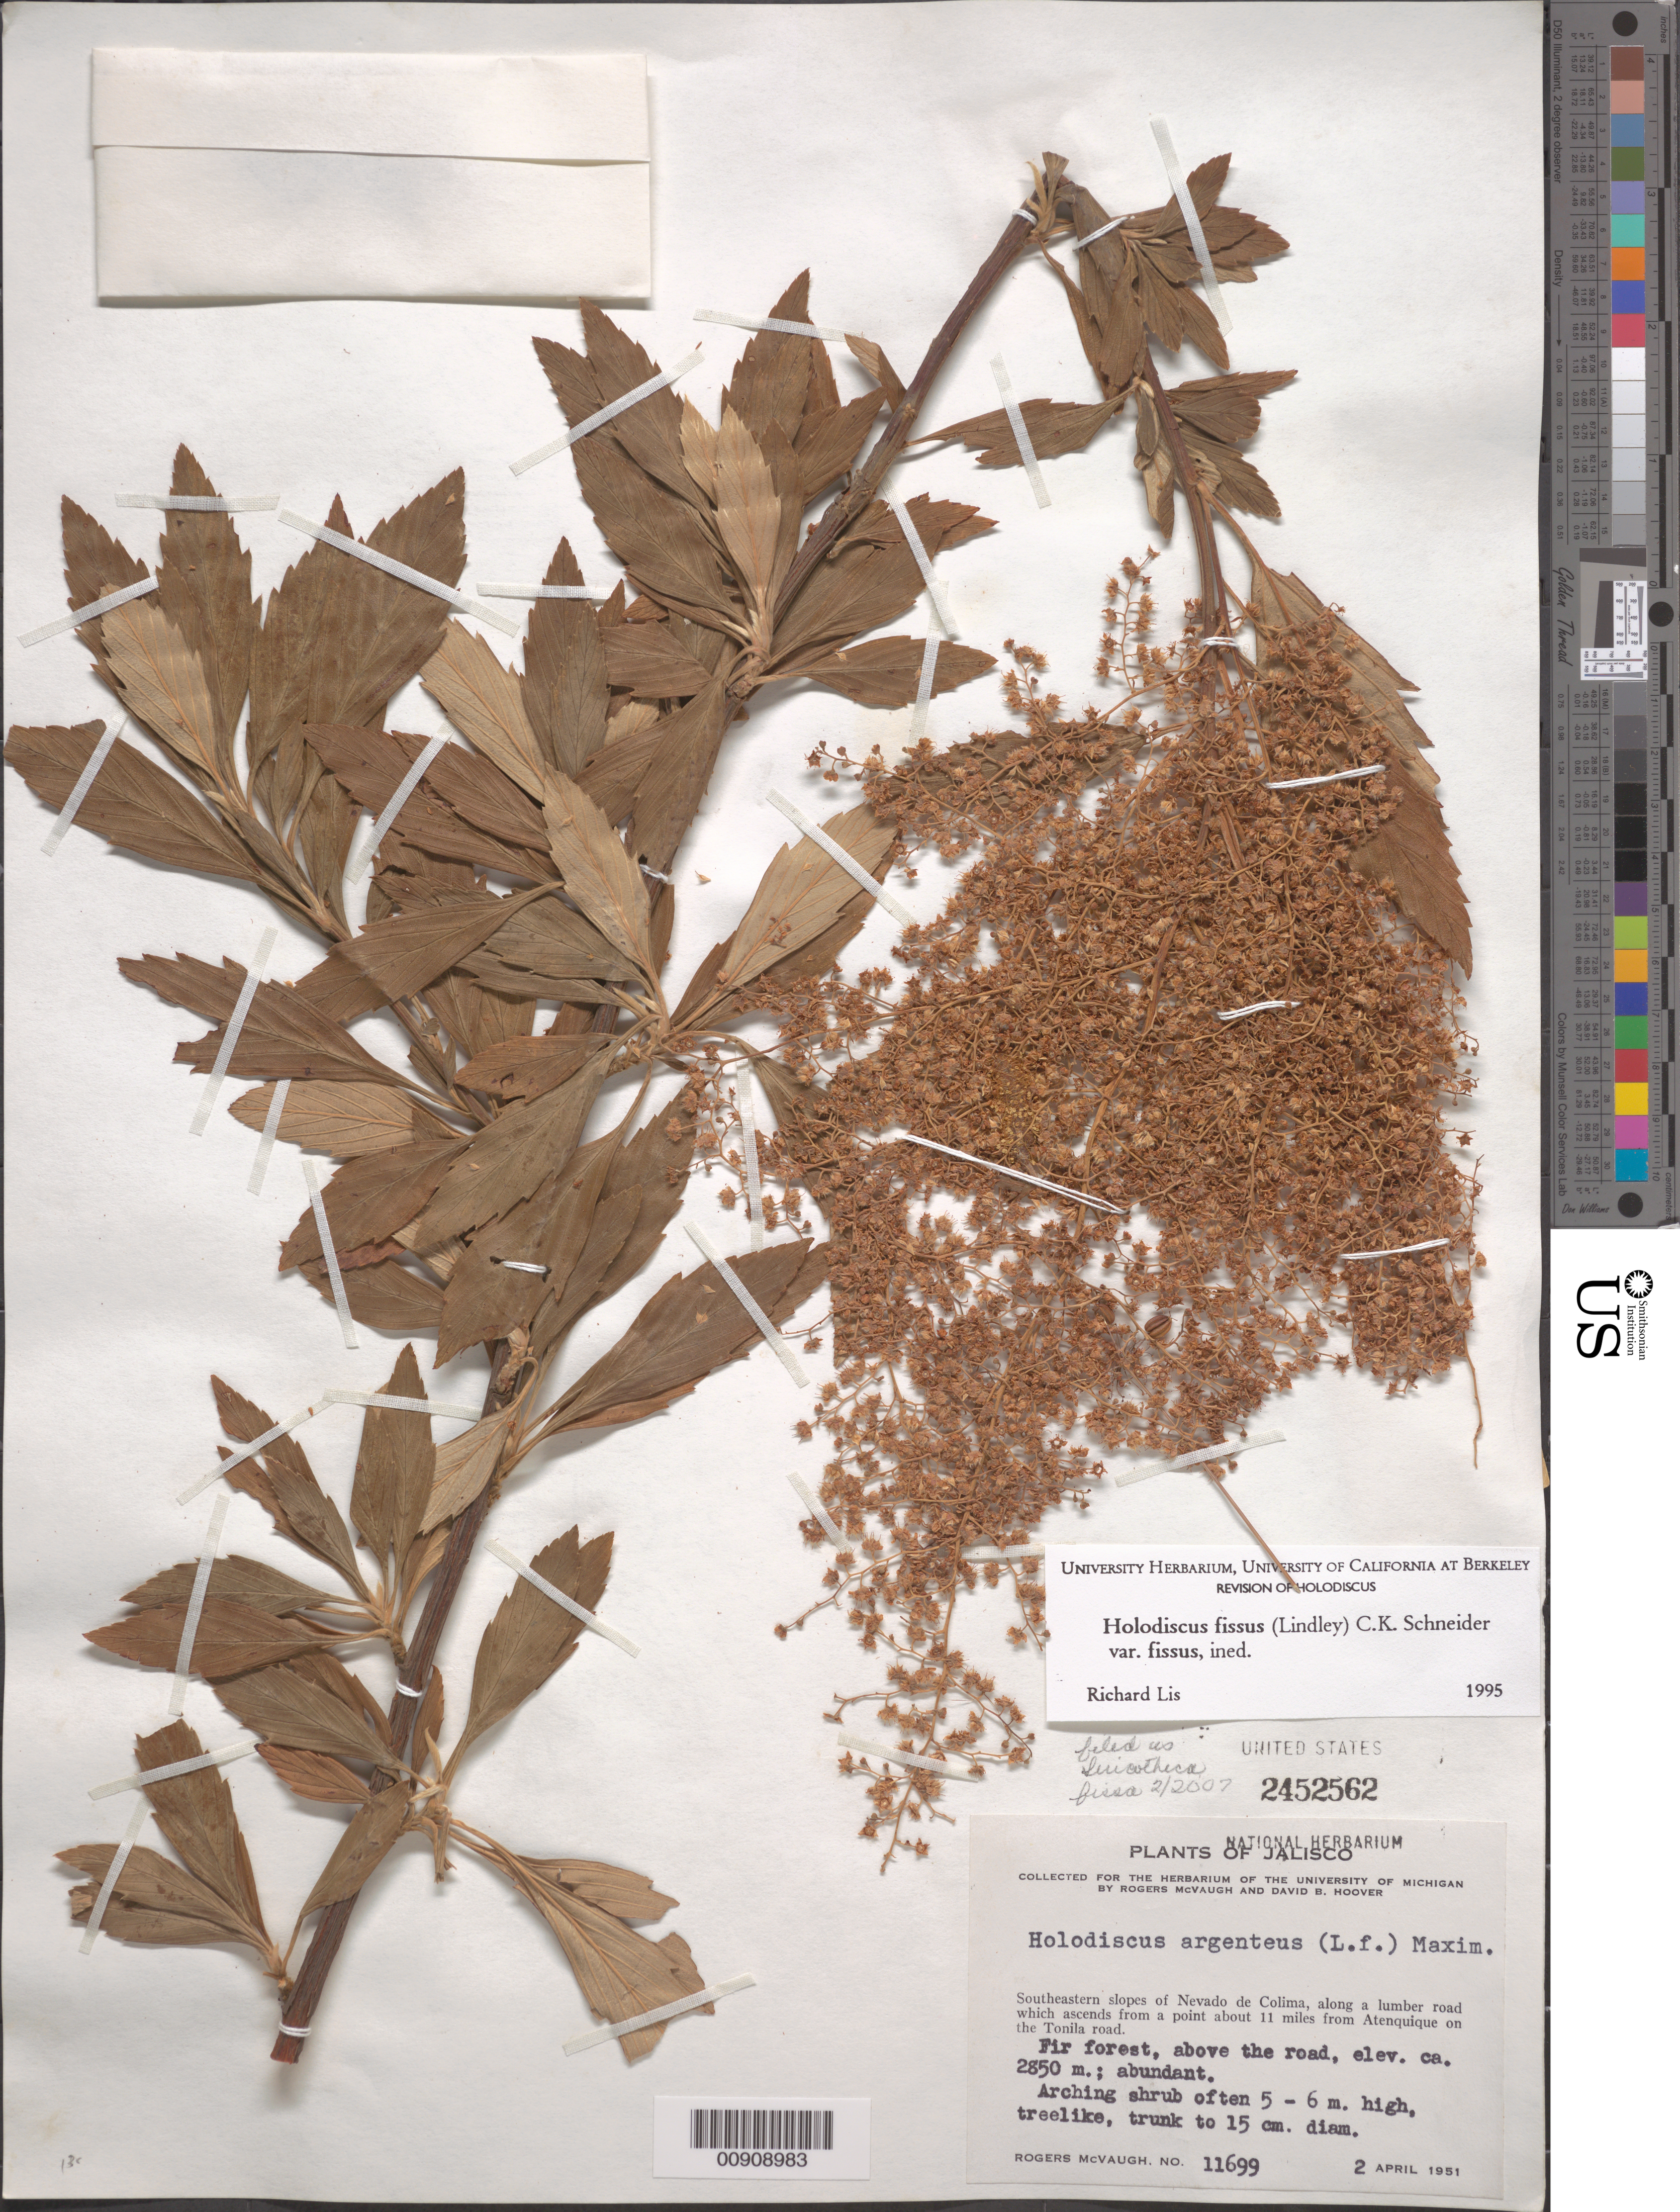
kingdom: Plantae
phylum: Tracheophyta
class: Magnoliopsida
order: Rosales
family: Rosaceae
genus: Holodiscus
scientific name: Holodiscus fissus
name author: (Lindl.) C.K. Schneid.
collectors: R. McVaugh & D. B. Hoover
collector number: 11699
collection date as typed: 02 Apr 1951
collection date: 1951-04-02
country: Mexico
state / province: Jalisco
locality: Southern slopes of Nevado de Colima, along a lumber road which ascends from a point about 11 miles from Atenquique on the Tonila road.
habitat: Fir forest, above the road.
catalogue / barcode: US 2452562